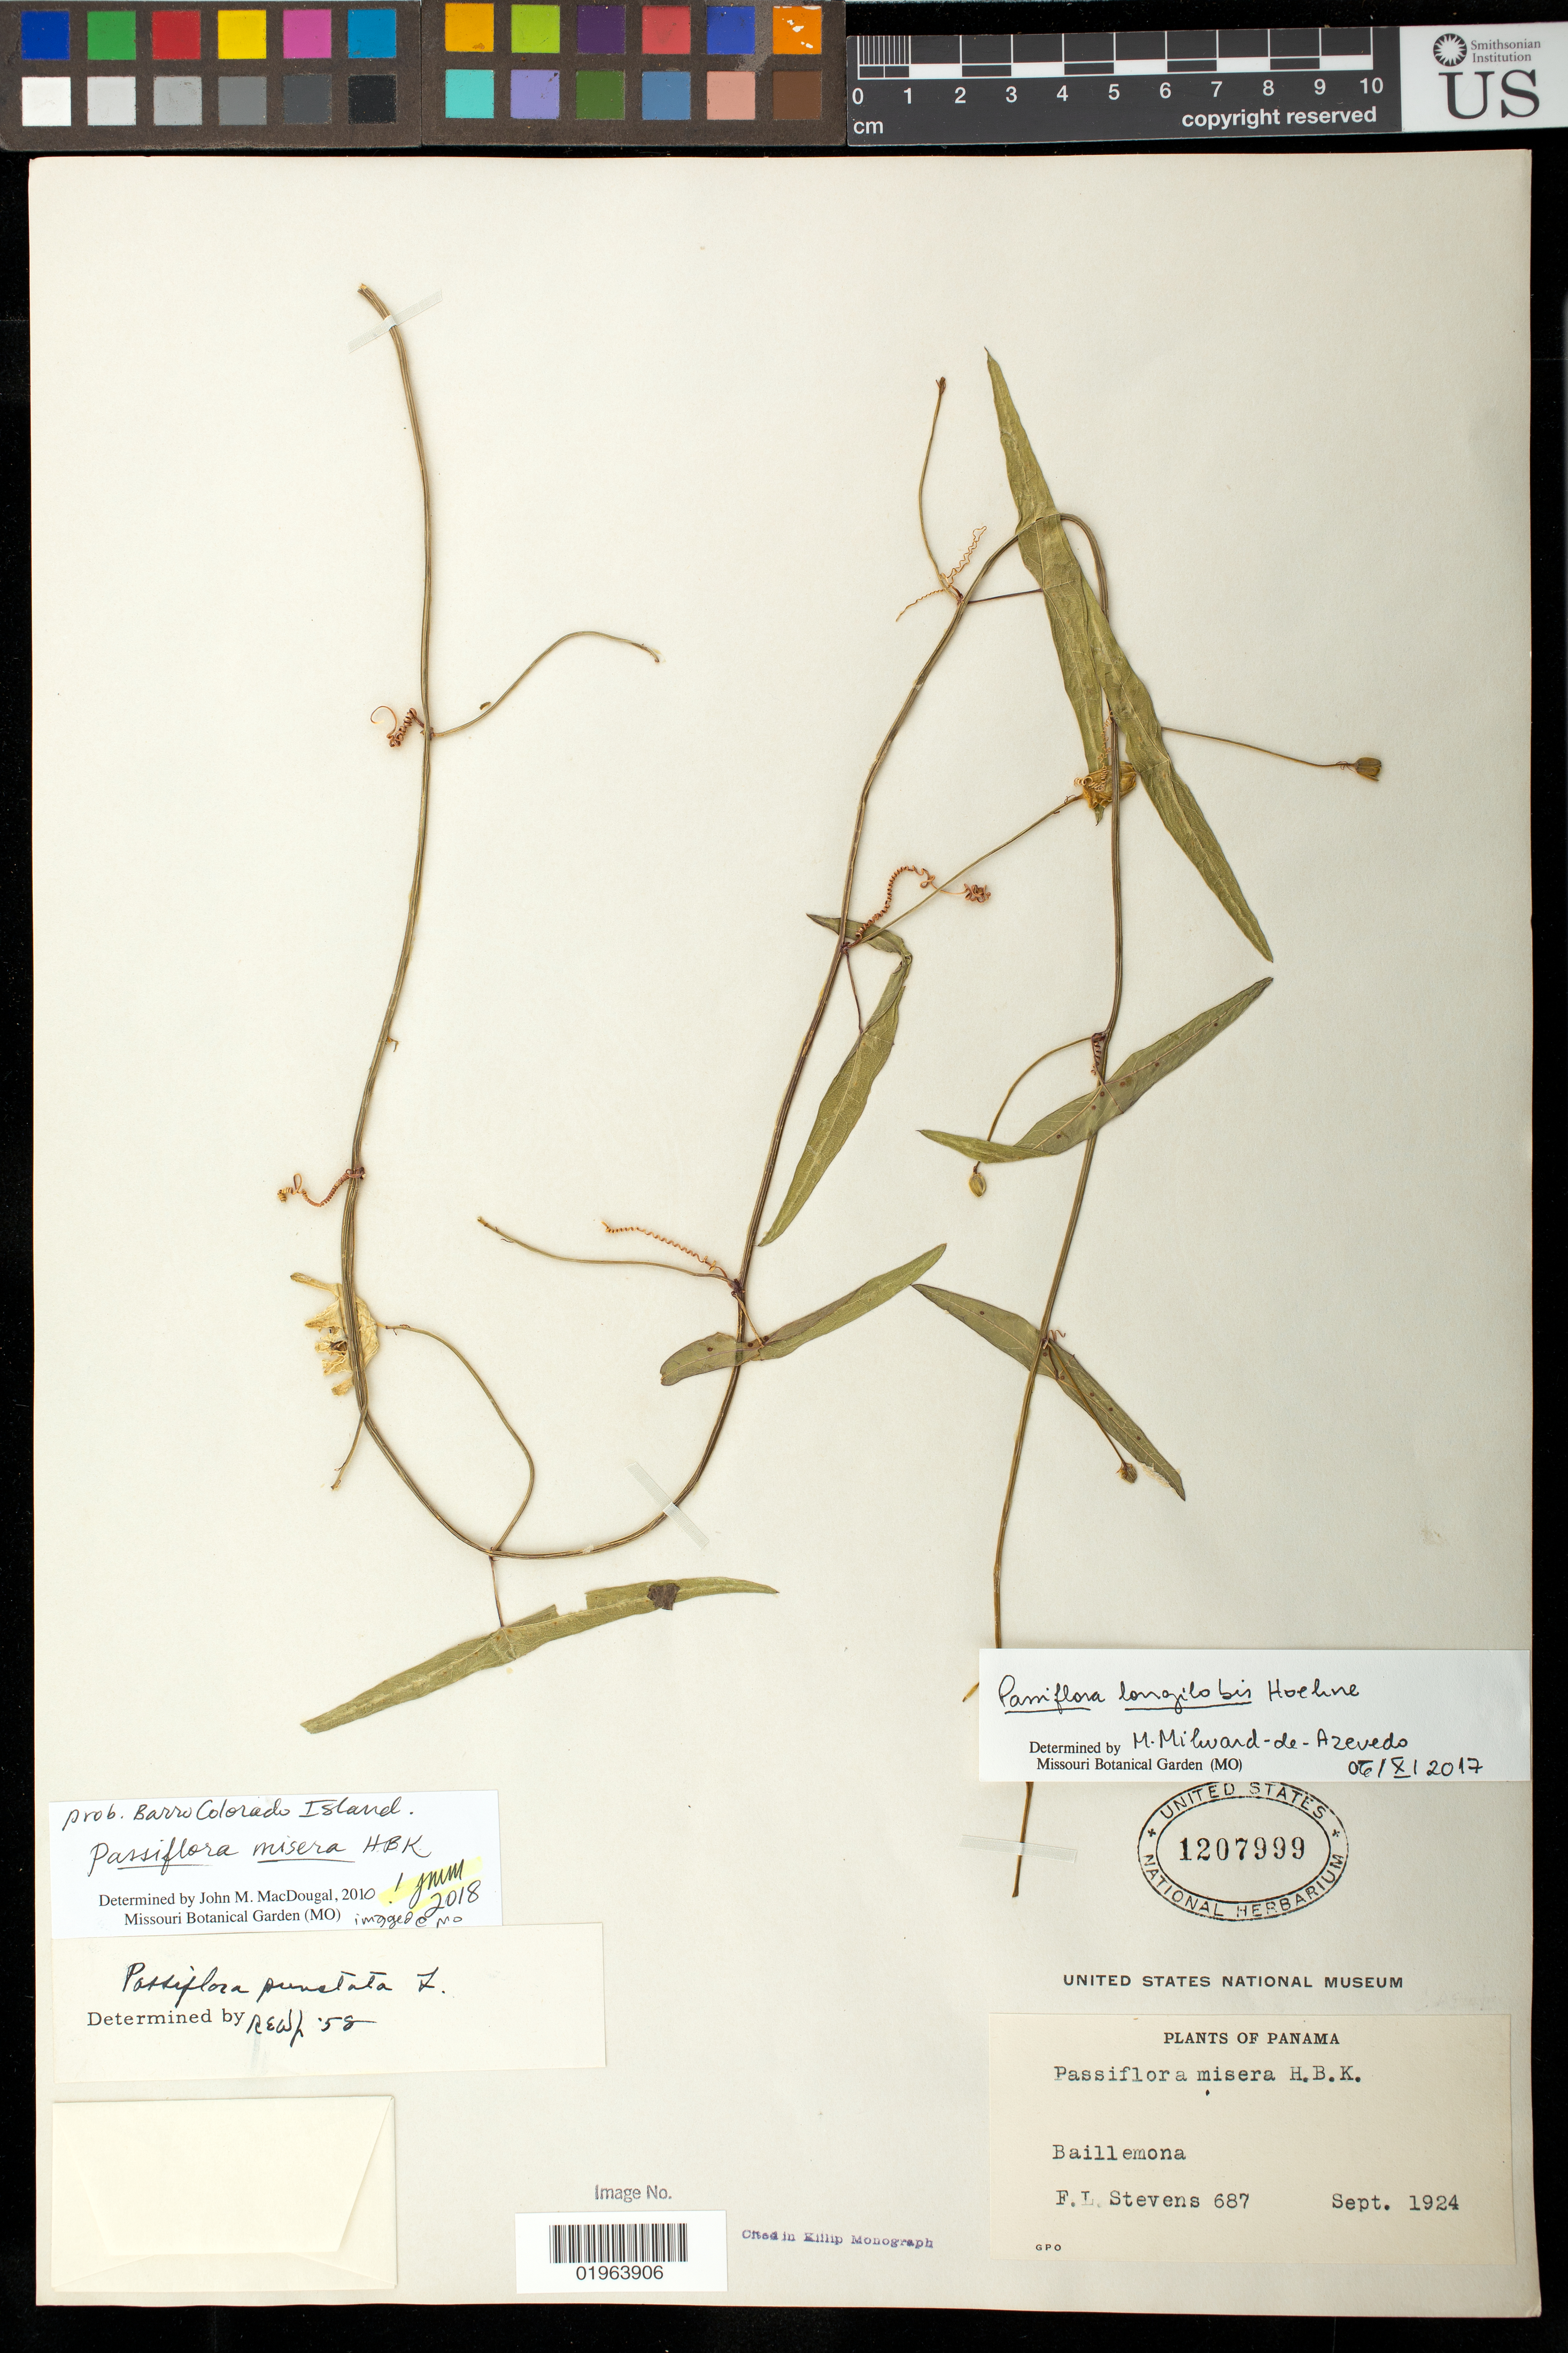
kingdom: Plantae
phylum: Tracheophyta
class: Magnoliopsida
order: Malpighiales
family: Passifloraceae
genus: Passiflora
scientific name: Passiflora misera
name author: Kunth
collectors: F. L. Stevens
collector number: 687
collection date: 1924-09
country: Panama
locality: Baillemona.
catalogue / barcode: US 1207999